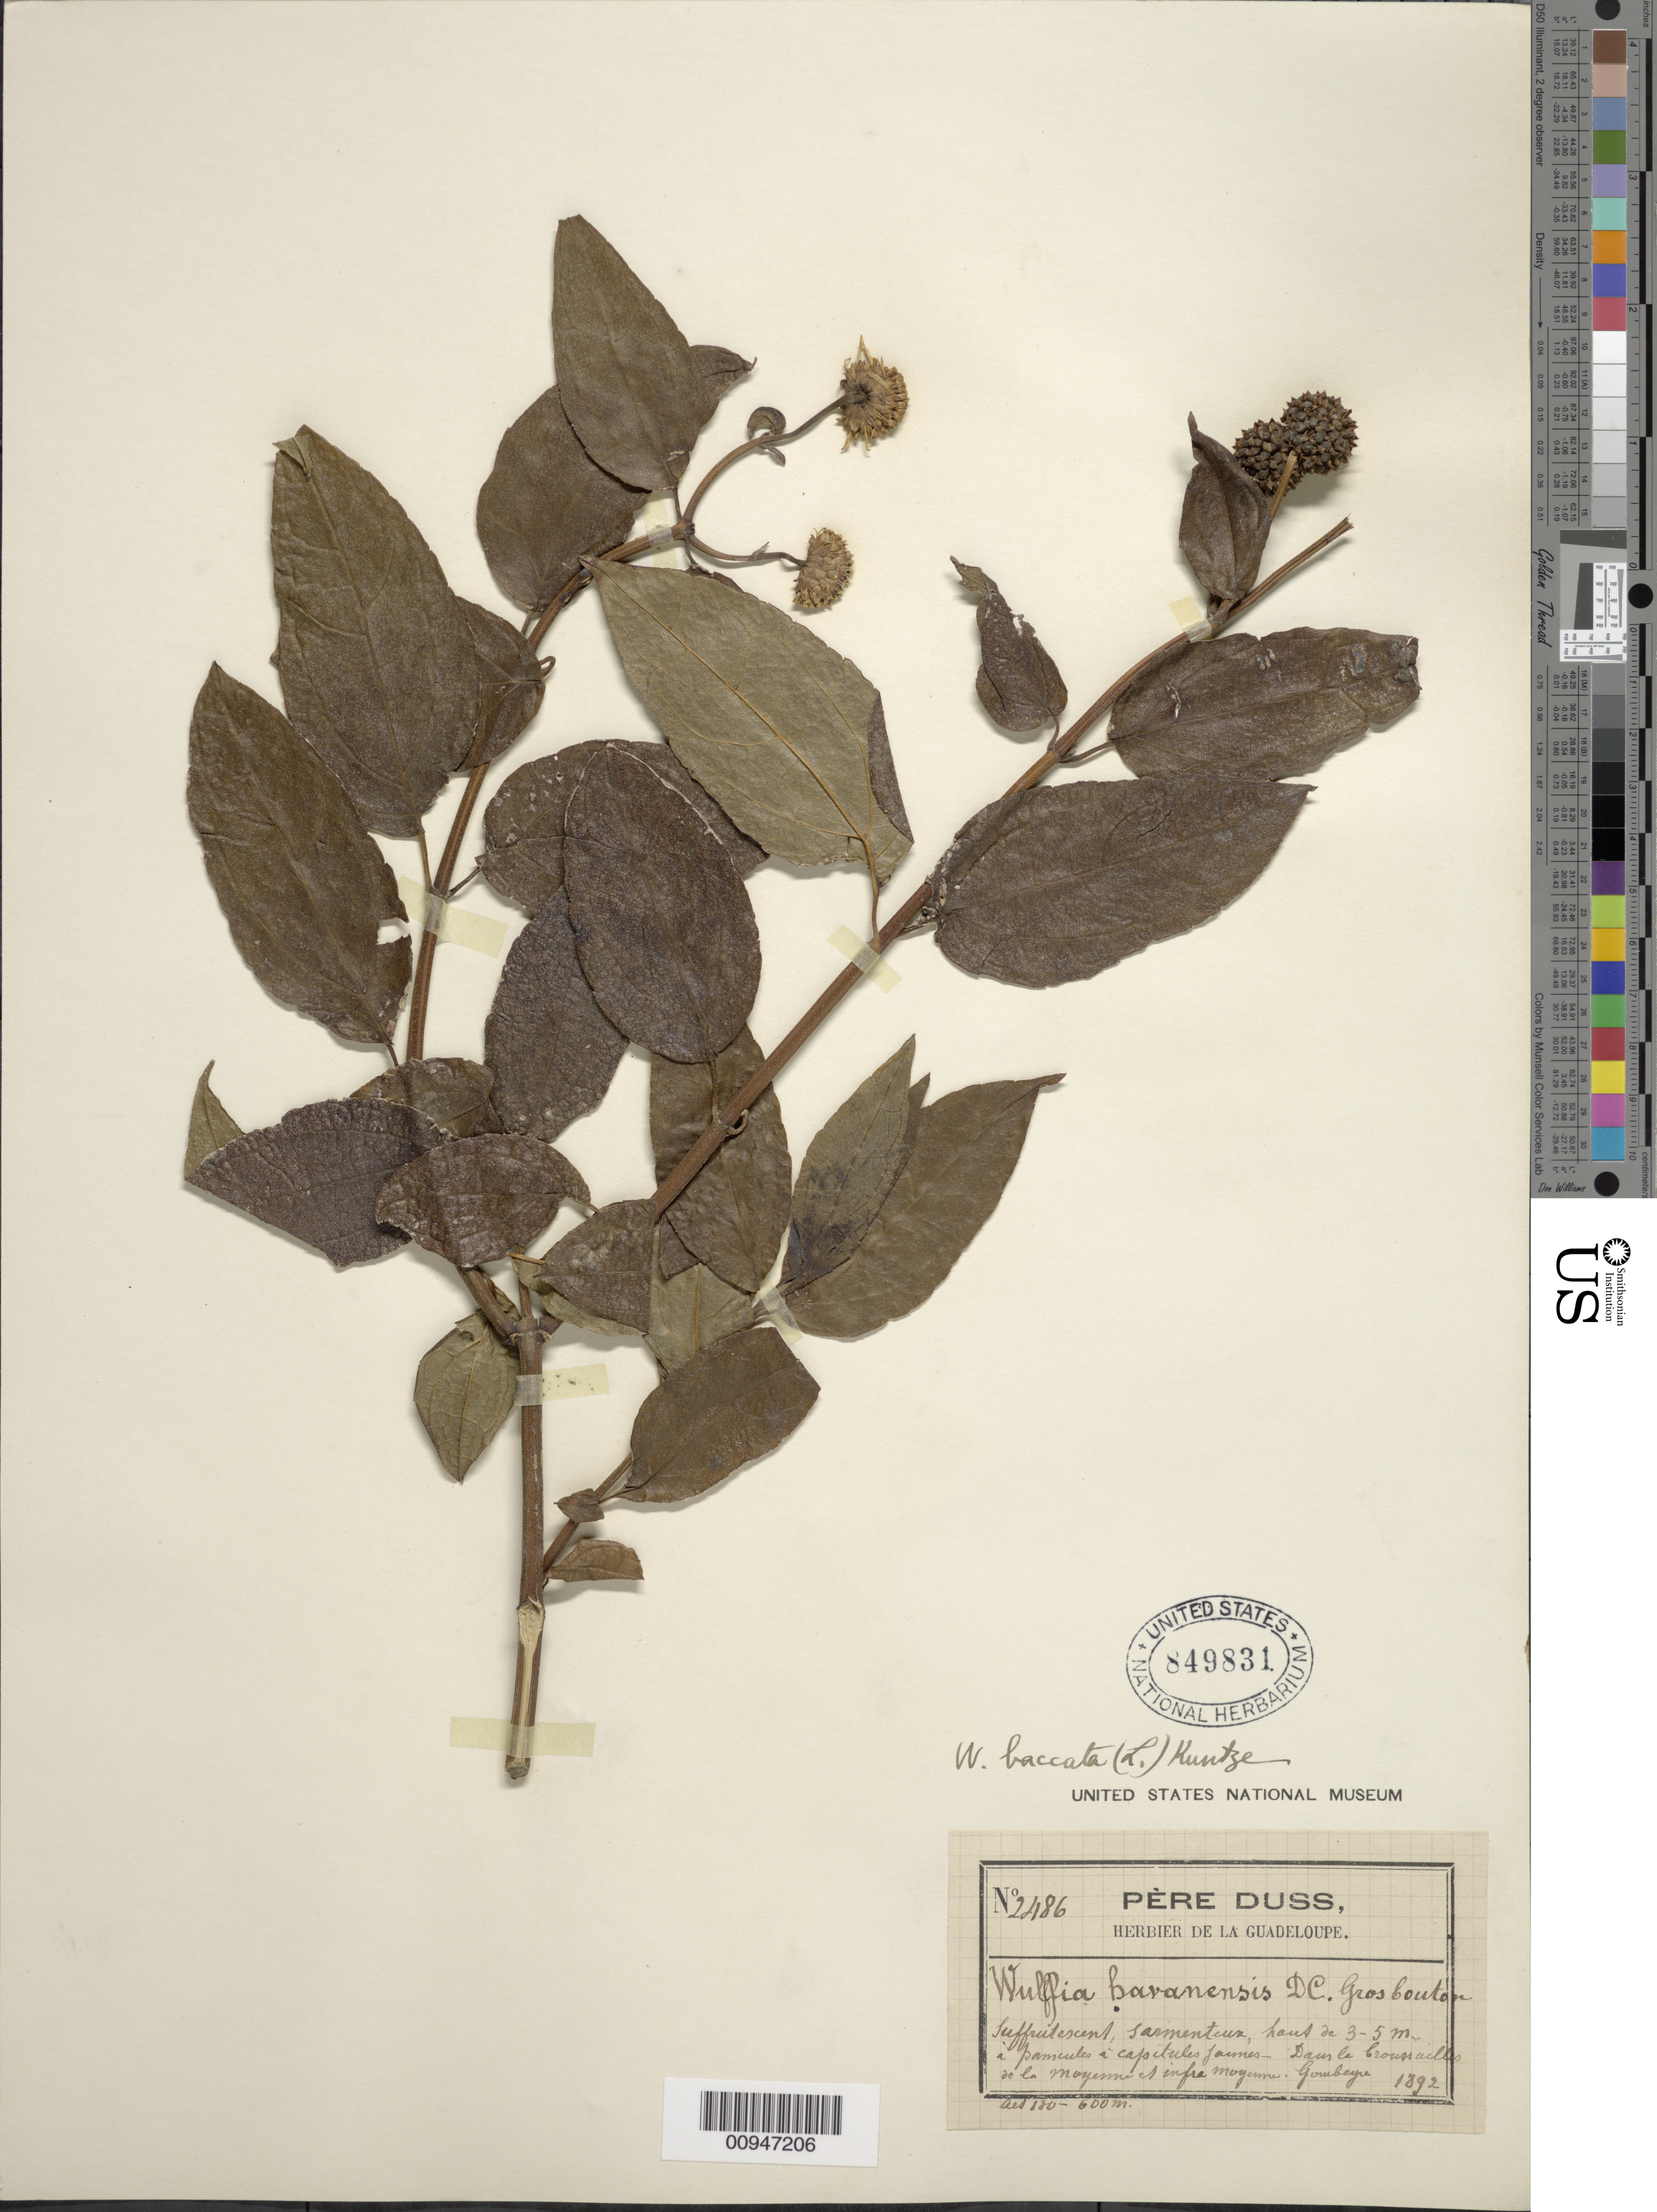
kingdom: Plantae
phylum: Tracheophyta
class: Magnoliopsida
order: Asterales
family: Asteraceae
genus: Wulffia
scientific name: Wulffia baccata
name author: (L. f.) Kuntze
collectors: Père Duss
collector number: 22186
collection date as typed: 1892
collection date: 1892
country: Guadeloupe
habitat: Suffrutescent, "…..", haut 3-5 m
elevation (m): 180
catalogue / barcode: US 849831